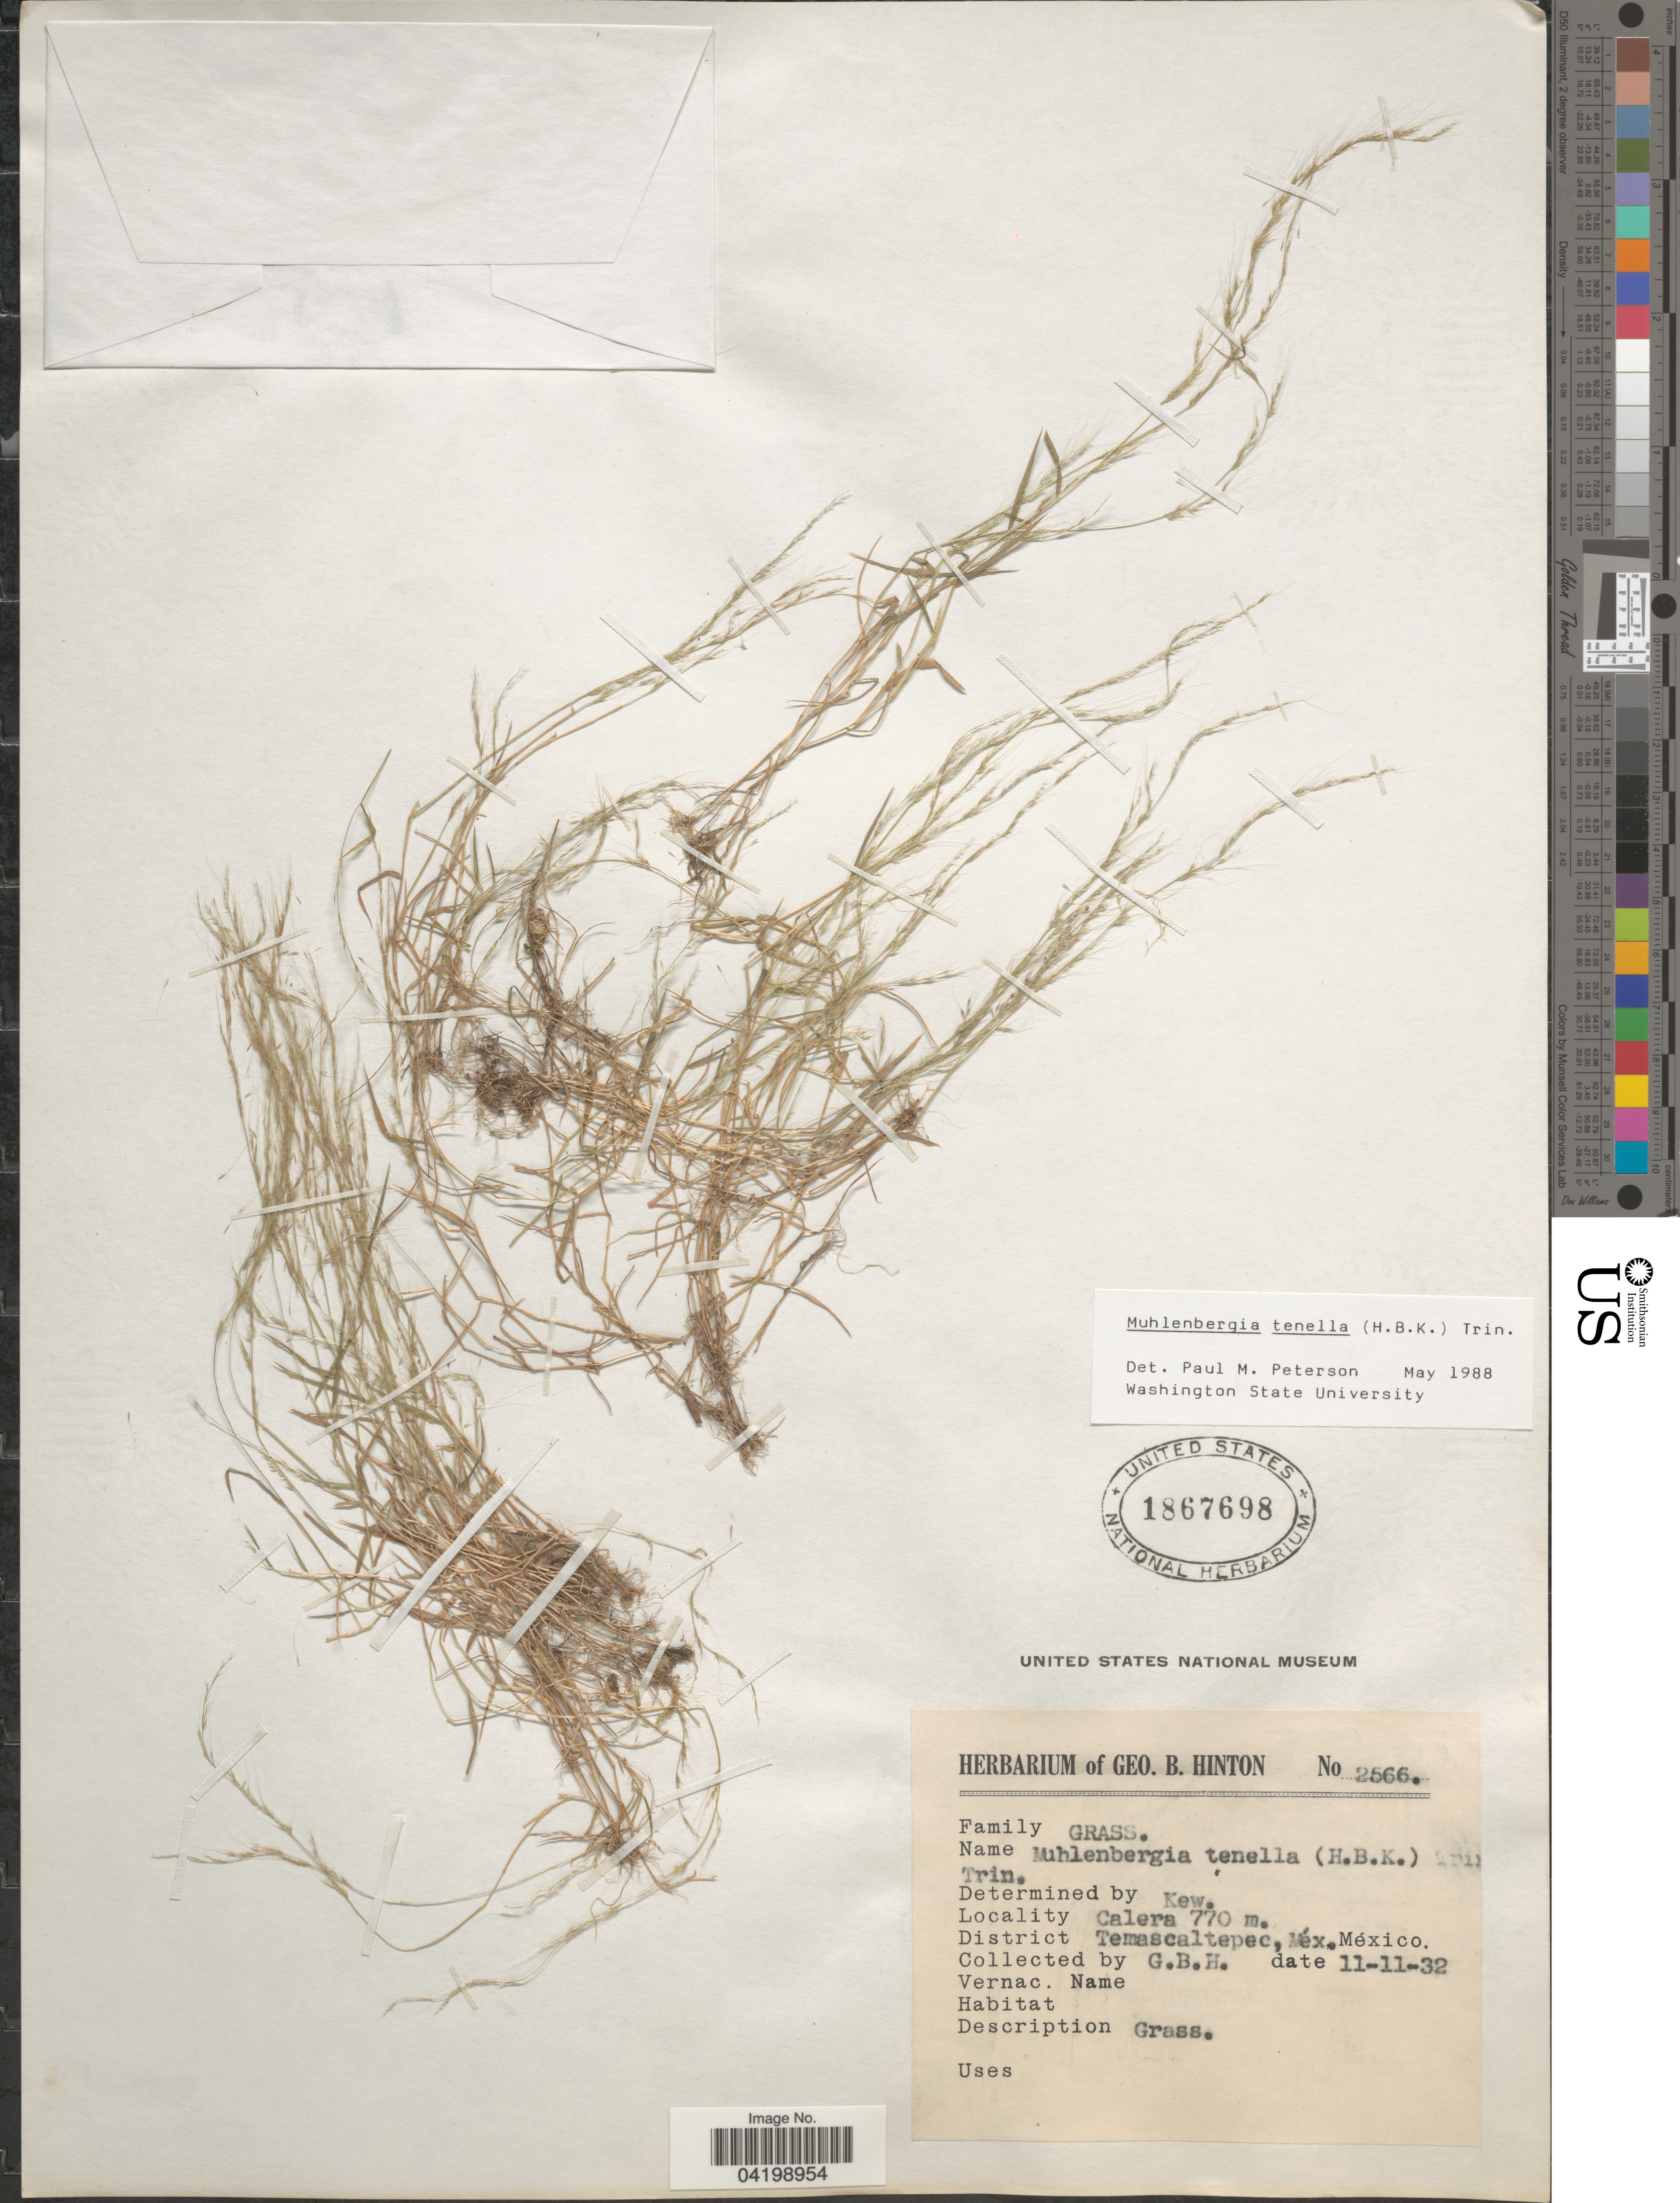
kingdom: Plantae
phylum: Tracheophyta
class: Liliopsida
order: Poales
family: Poaceae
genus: Muhlenbergia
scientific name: Muhlenbergia tenella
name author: (Kunth) Trin.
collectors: G. B. Hinton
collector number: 2566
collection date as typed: Transcribed d/m/y: 11/11/32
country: Mexico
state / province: México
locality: Calera. District Temascaltepec.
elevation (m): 770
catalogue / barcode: US 1867698